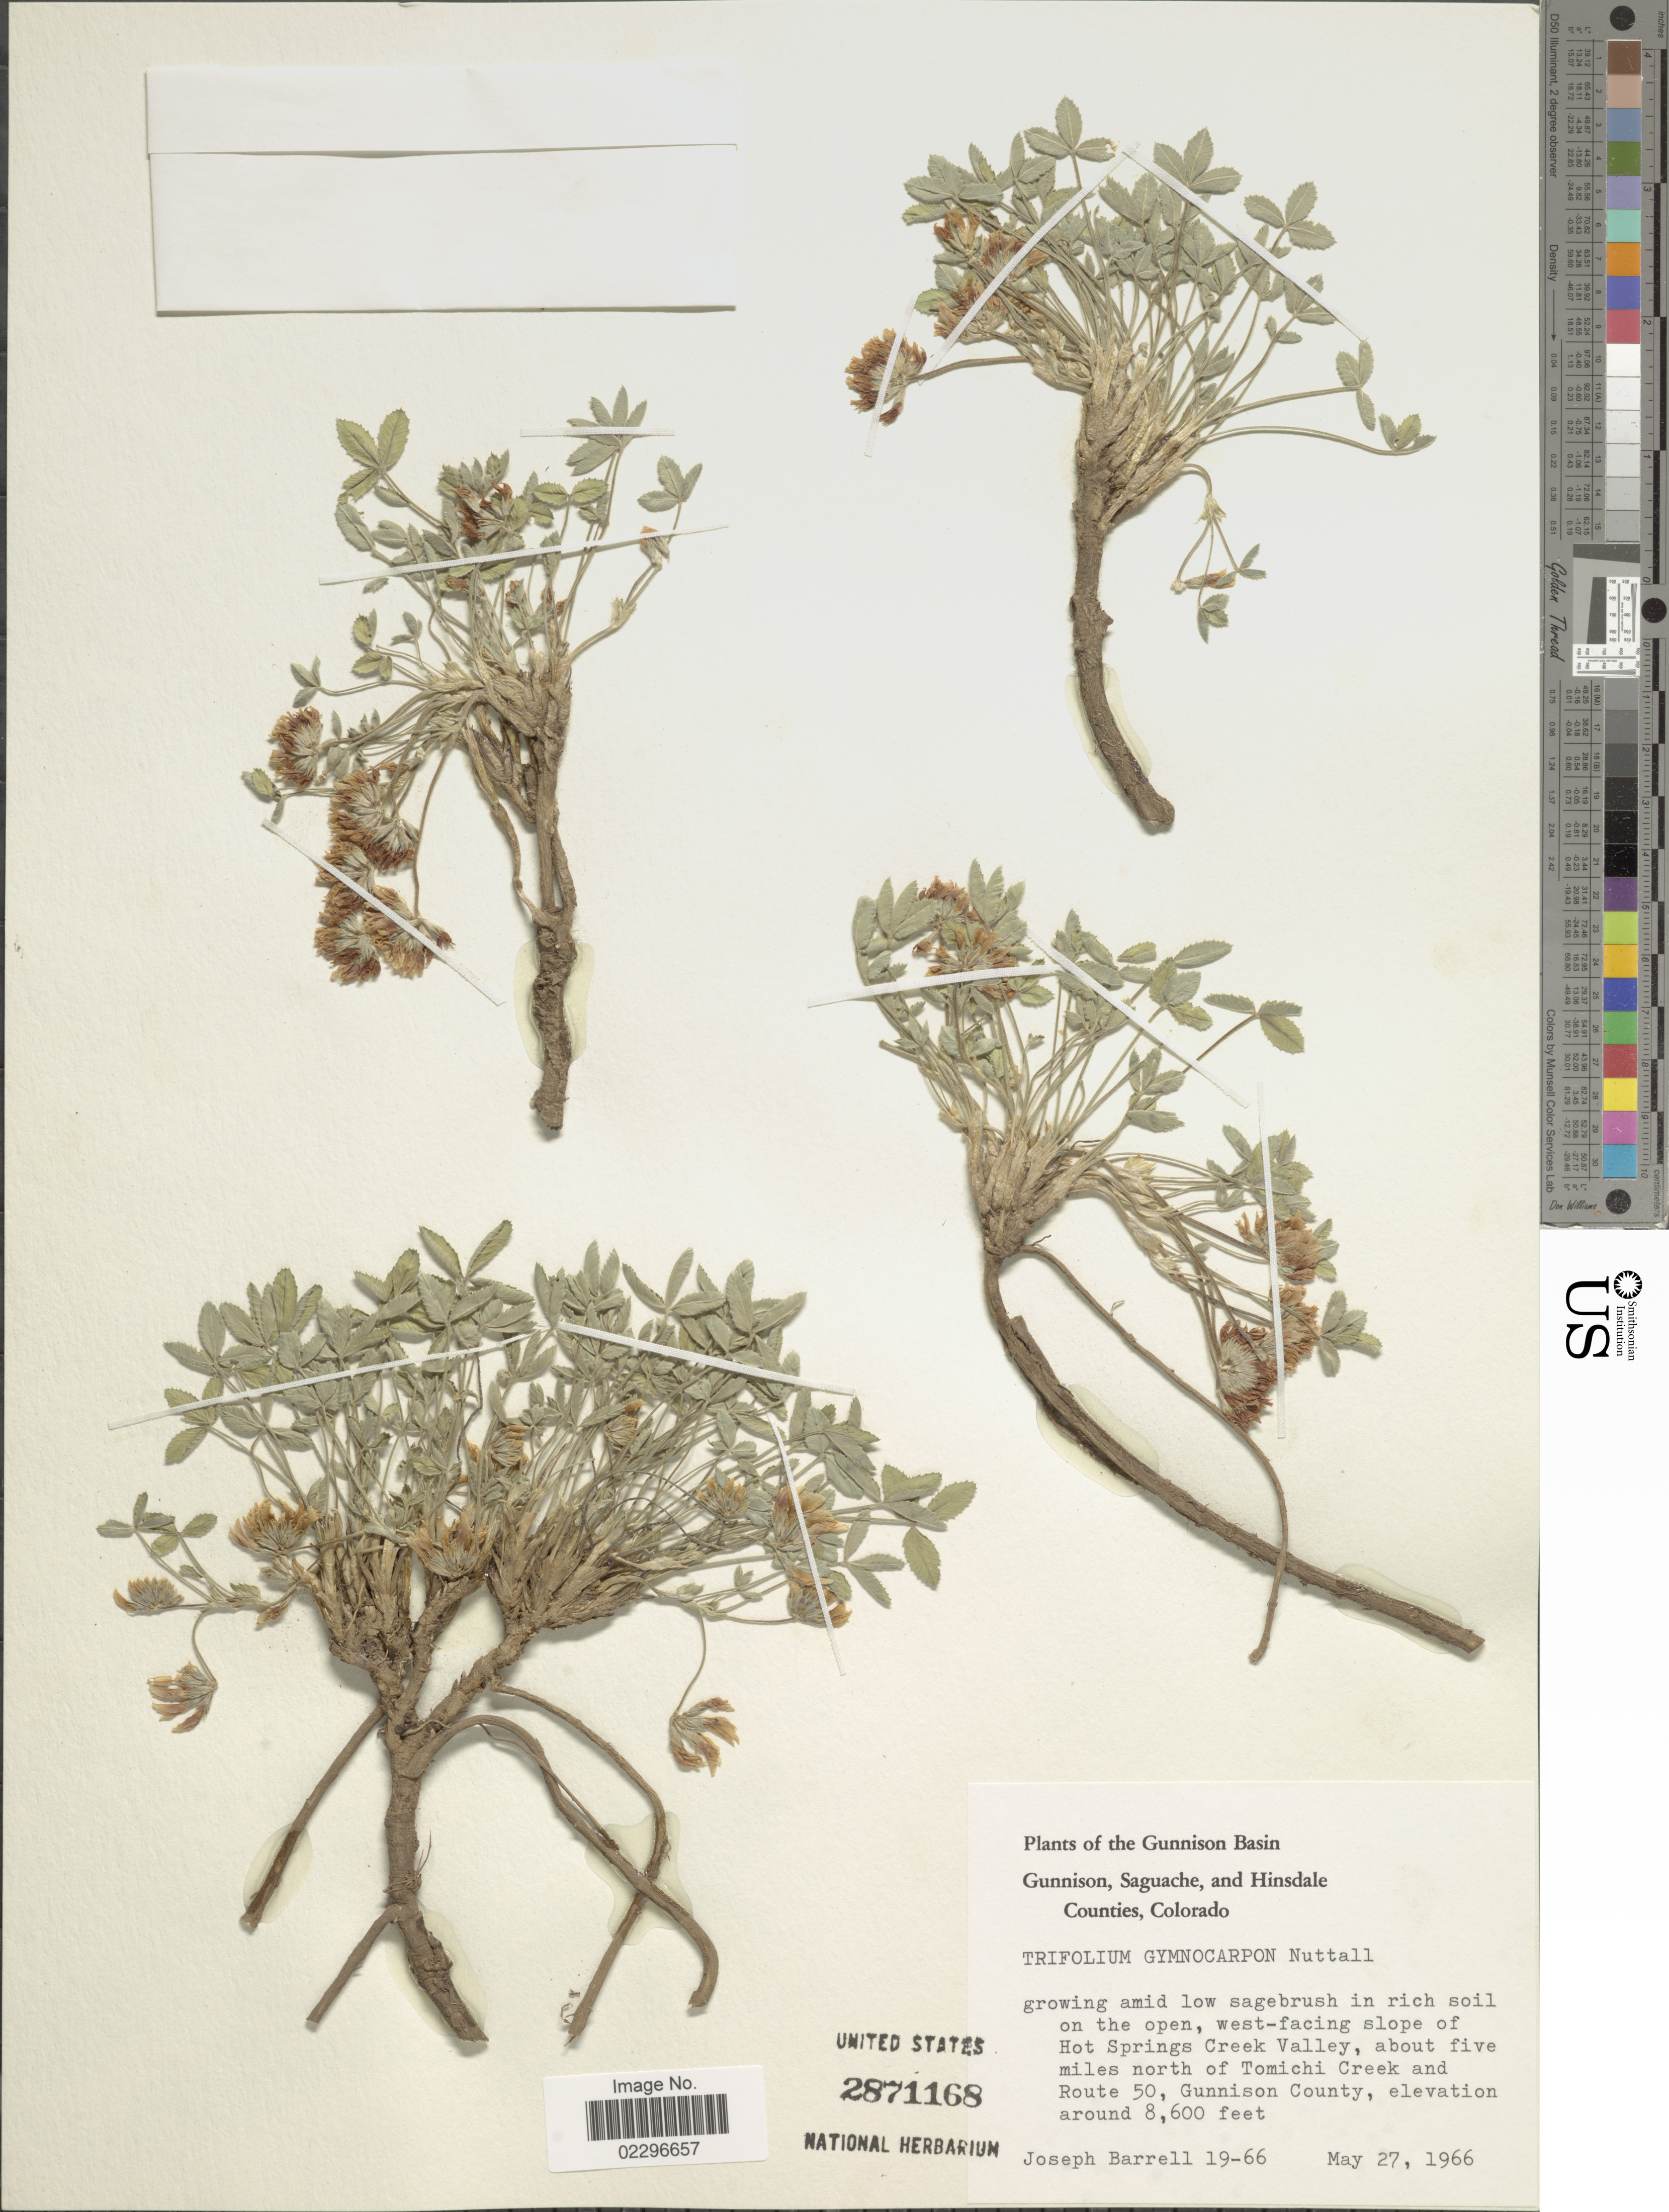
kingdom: Plantae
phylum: Tracheophyta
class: Magnoliopsida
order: Fabales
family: Fabaceae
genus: Trifolium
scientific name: Trifolium gymnocarpon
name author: Nutt.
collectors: J. Barrell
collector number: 19-66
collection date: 1966-05-27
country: United States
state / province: Colorado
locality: The Gunnison Bay. Gunnison, Saguache and Hinsdale Counties. west-facing slope of Hot Springs Creek Valley, about five miles north of Tomichi Creek and Route 50, Gunnison County.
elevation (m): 2621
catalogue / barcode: US 2871168